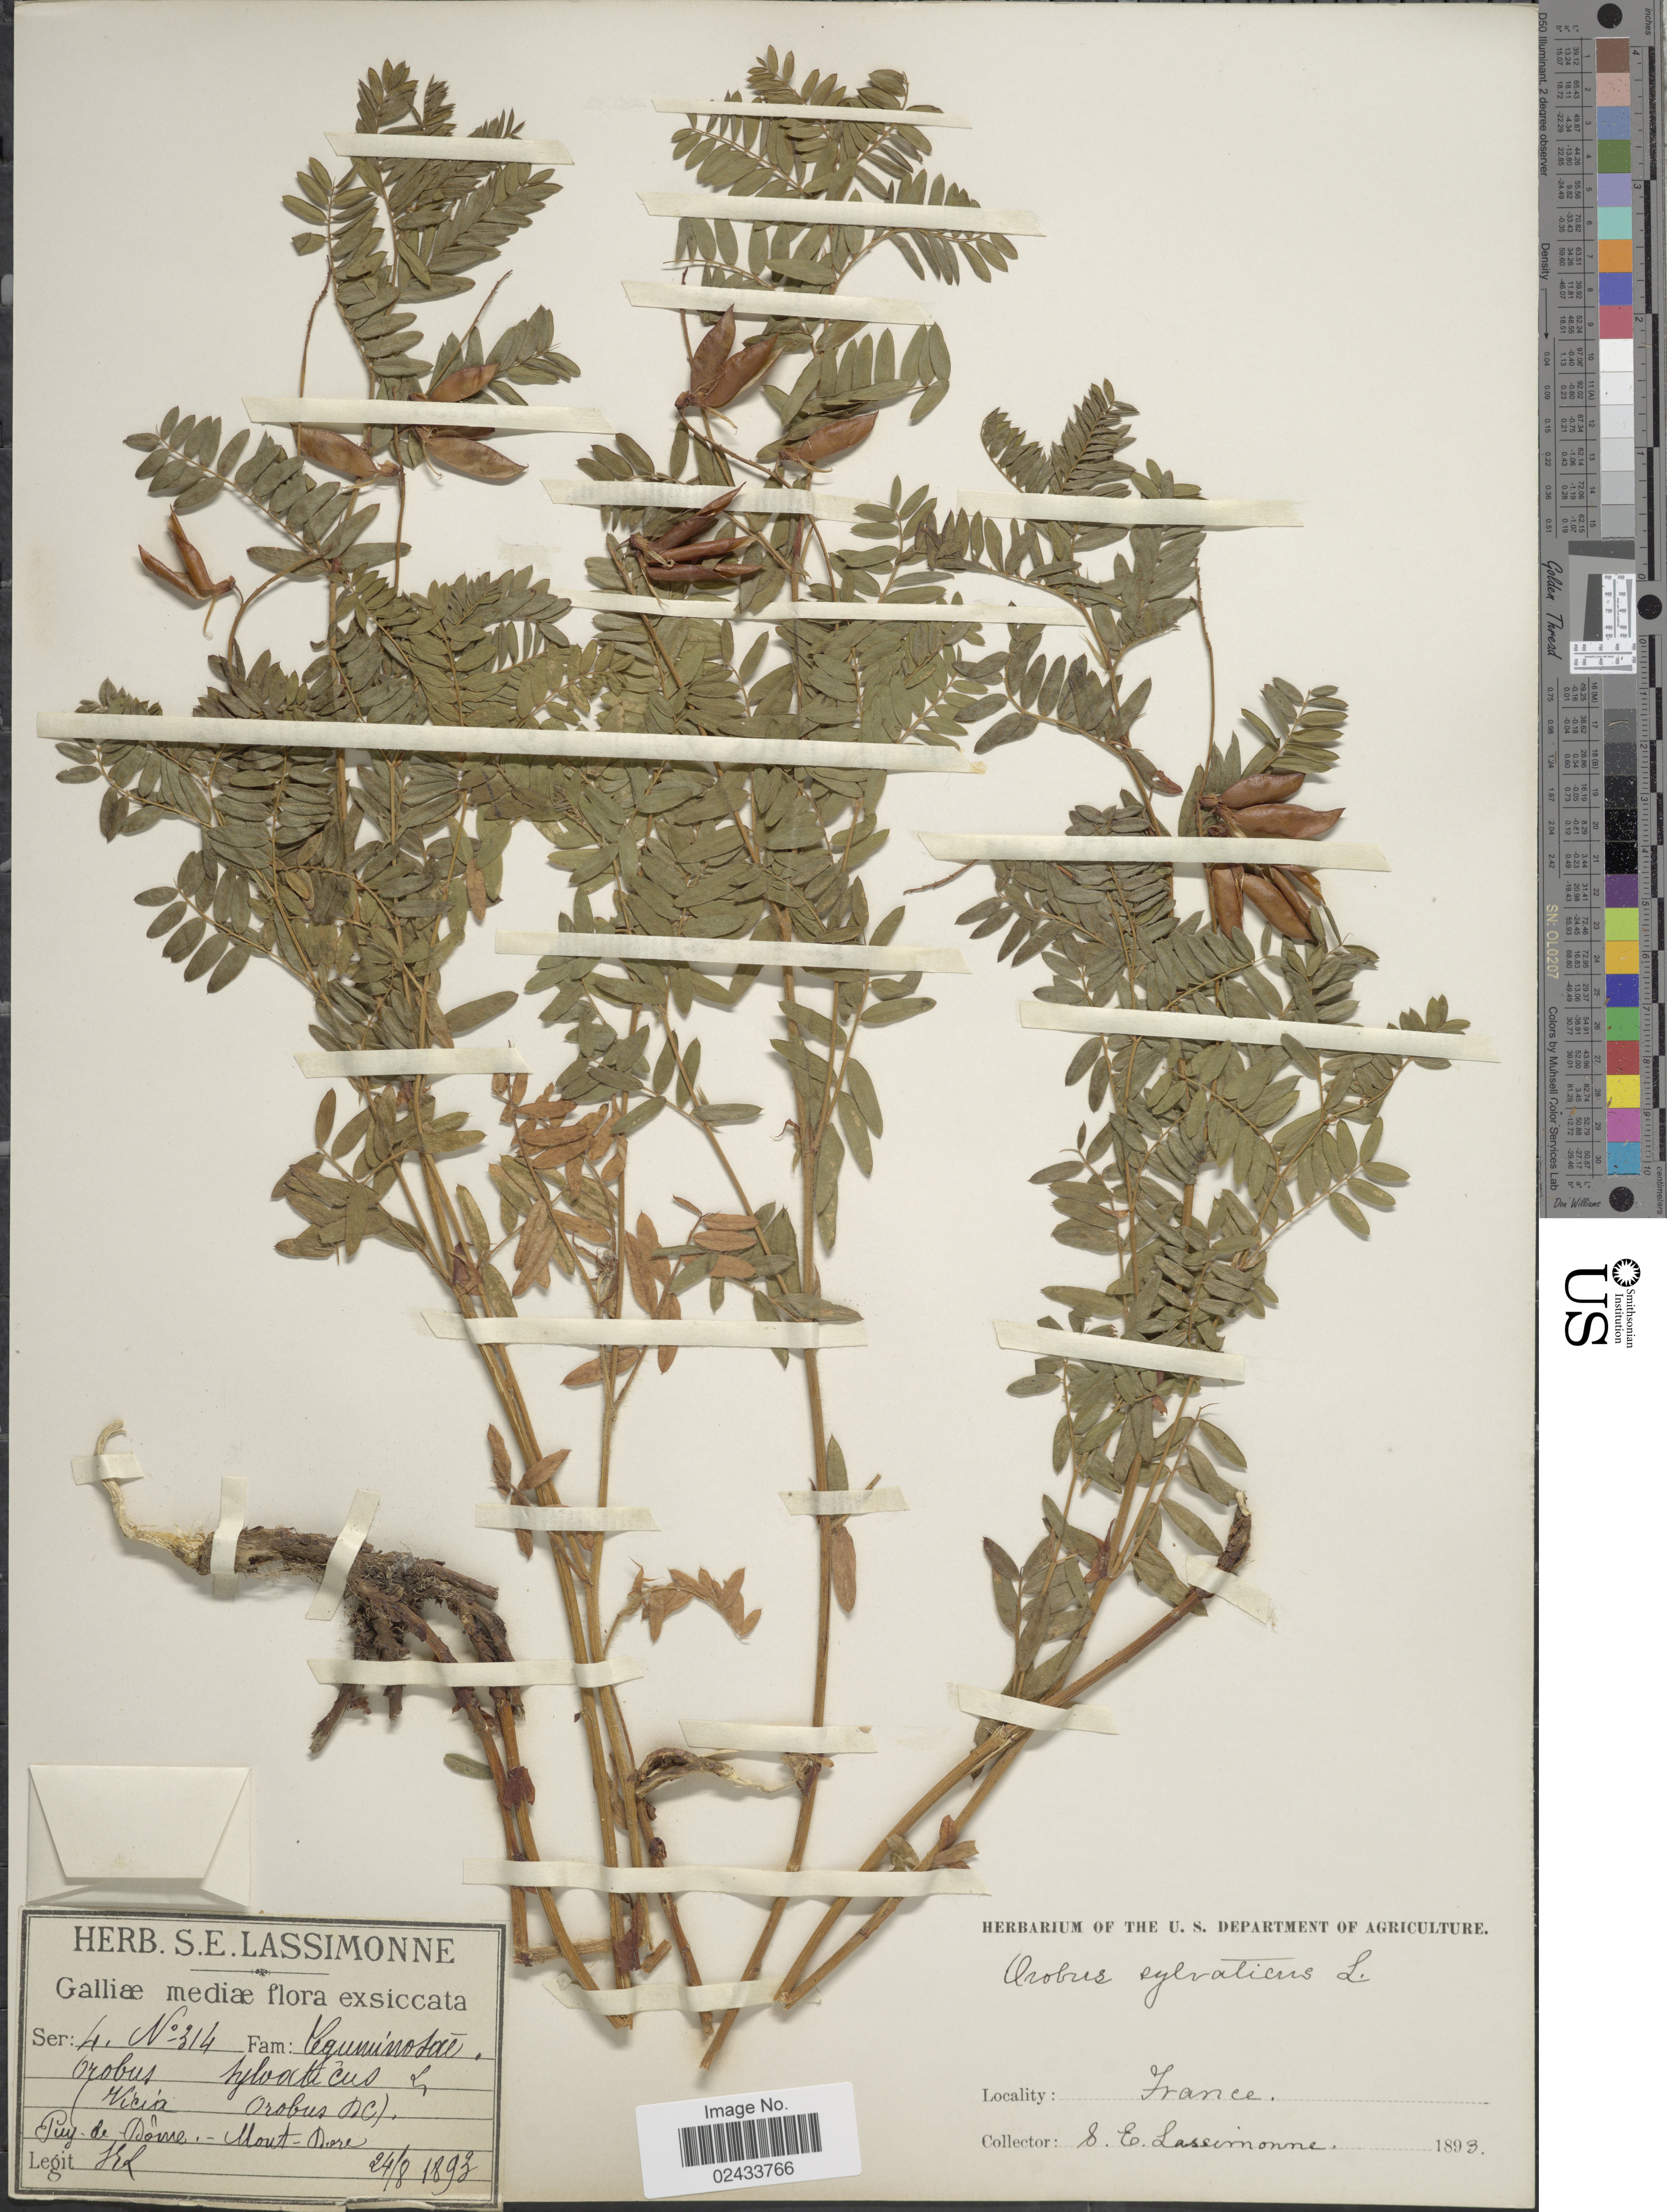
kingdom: Plantae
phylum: Tracheophyta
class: Magnoliopsida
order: Fabales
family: Fabaceae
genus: Vicia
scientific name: Vicia orobus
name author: DC.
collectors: S. Lassimonne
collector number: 314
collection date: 1893-08-24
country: France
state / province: Auvergne-Rhône-Alpes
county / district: Puy-de-Dôme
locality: Puy de Dome - Mont Dore